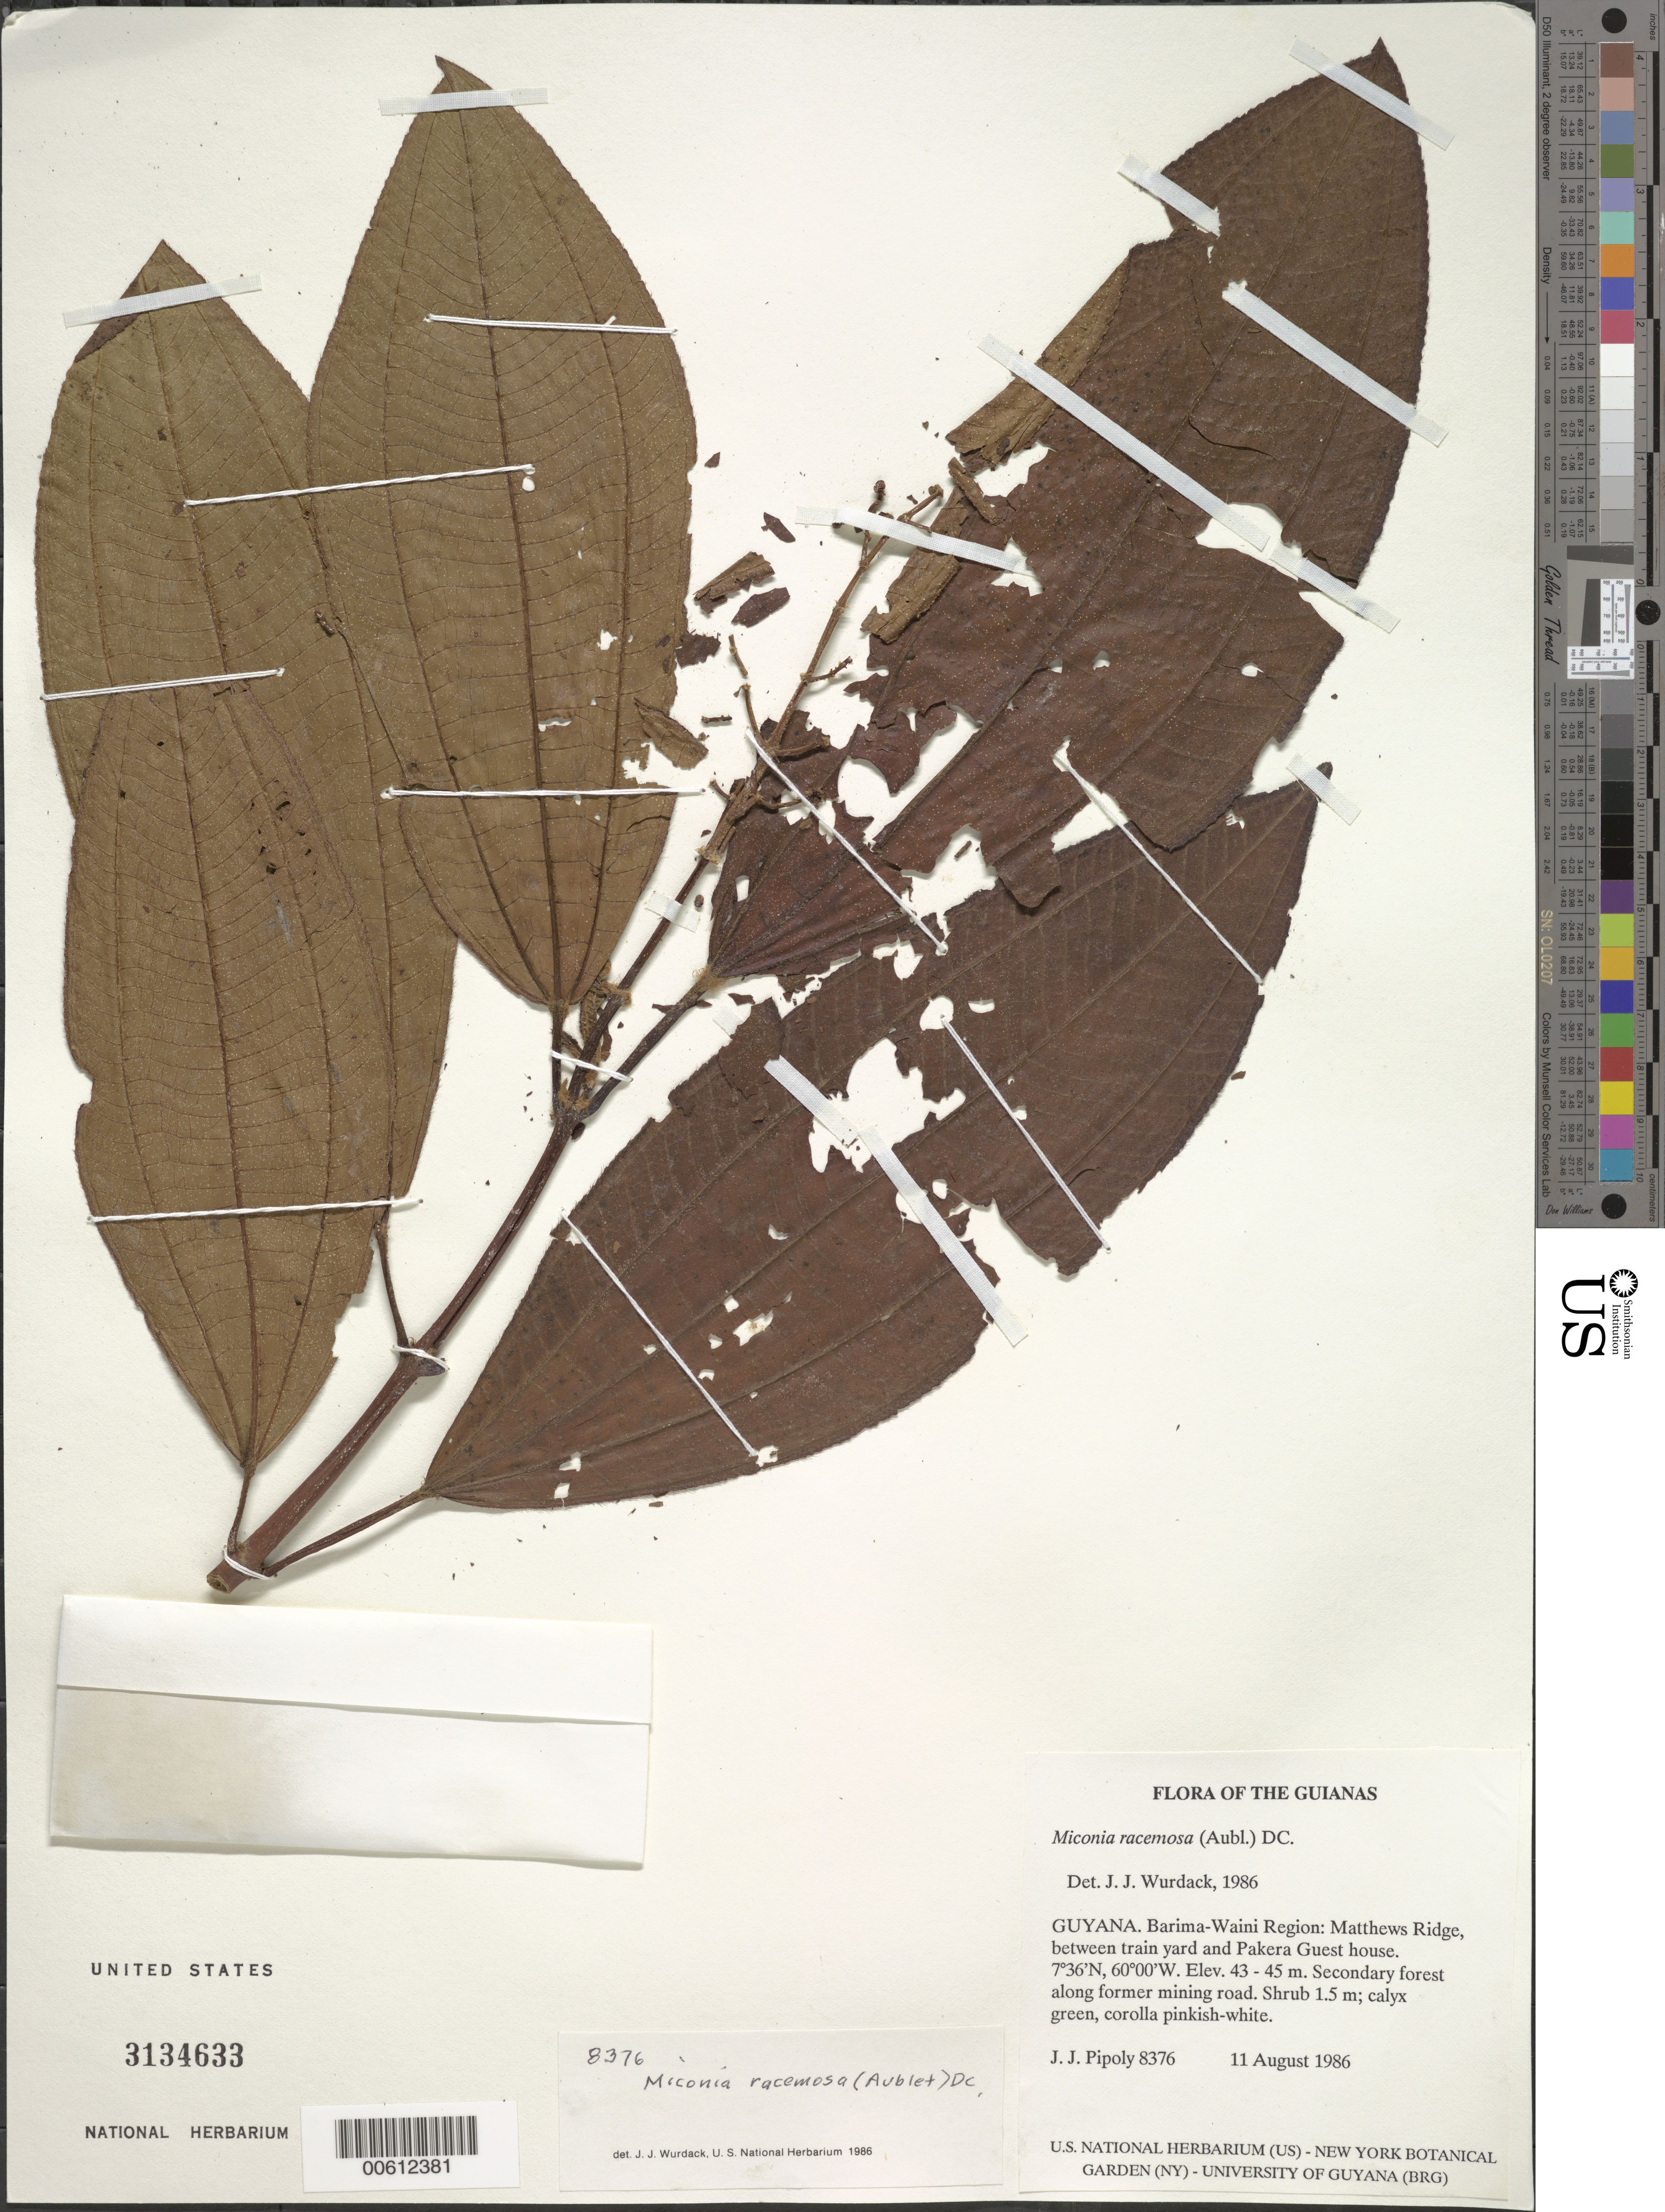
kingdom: Plantae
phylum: Tracheophyta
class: Magnoliopsida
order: Myrtales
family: Melastomataceae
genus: Miconia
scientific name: Miconia racemosa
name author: (Aubl.) DC.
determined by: Wurdack, John J., (US), US (UNITED STATES)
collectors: J. J. Pipoly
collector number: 8376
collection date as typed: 11 August 1986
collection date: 1986-08-11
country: Guyana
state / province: Barima-Waini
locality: Matthews Ridge, between train yard and Pakera Guest house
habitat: Secondary forest along former mining road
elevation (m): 45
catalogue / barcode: US 3134633